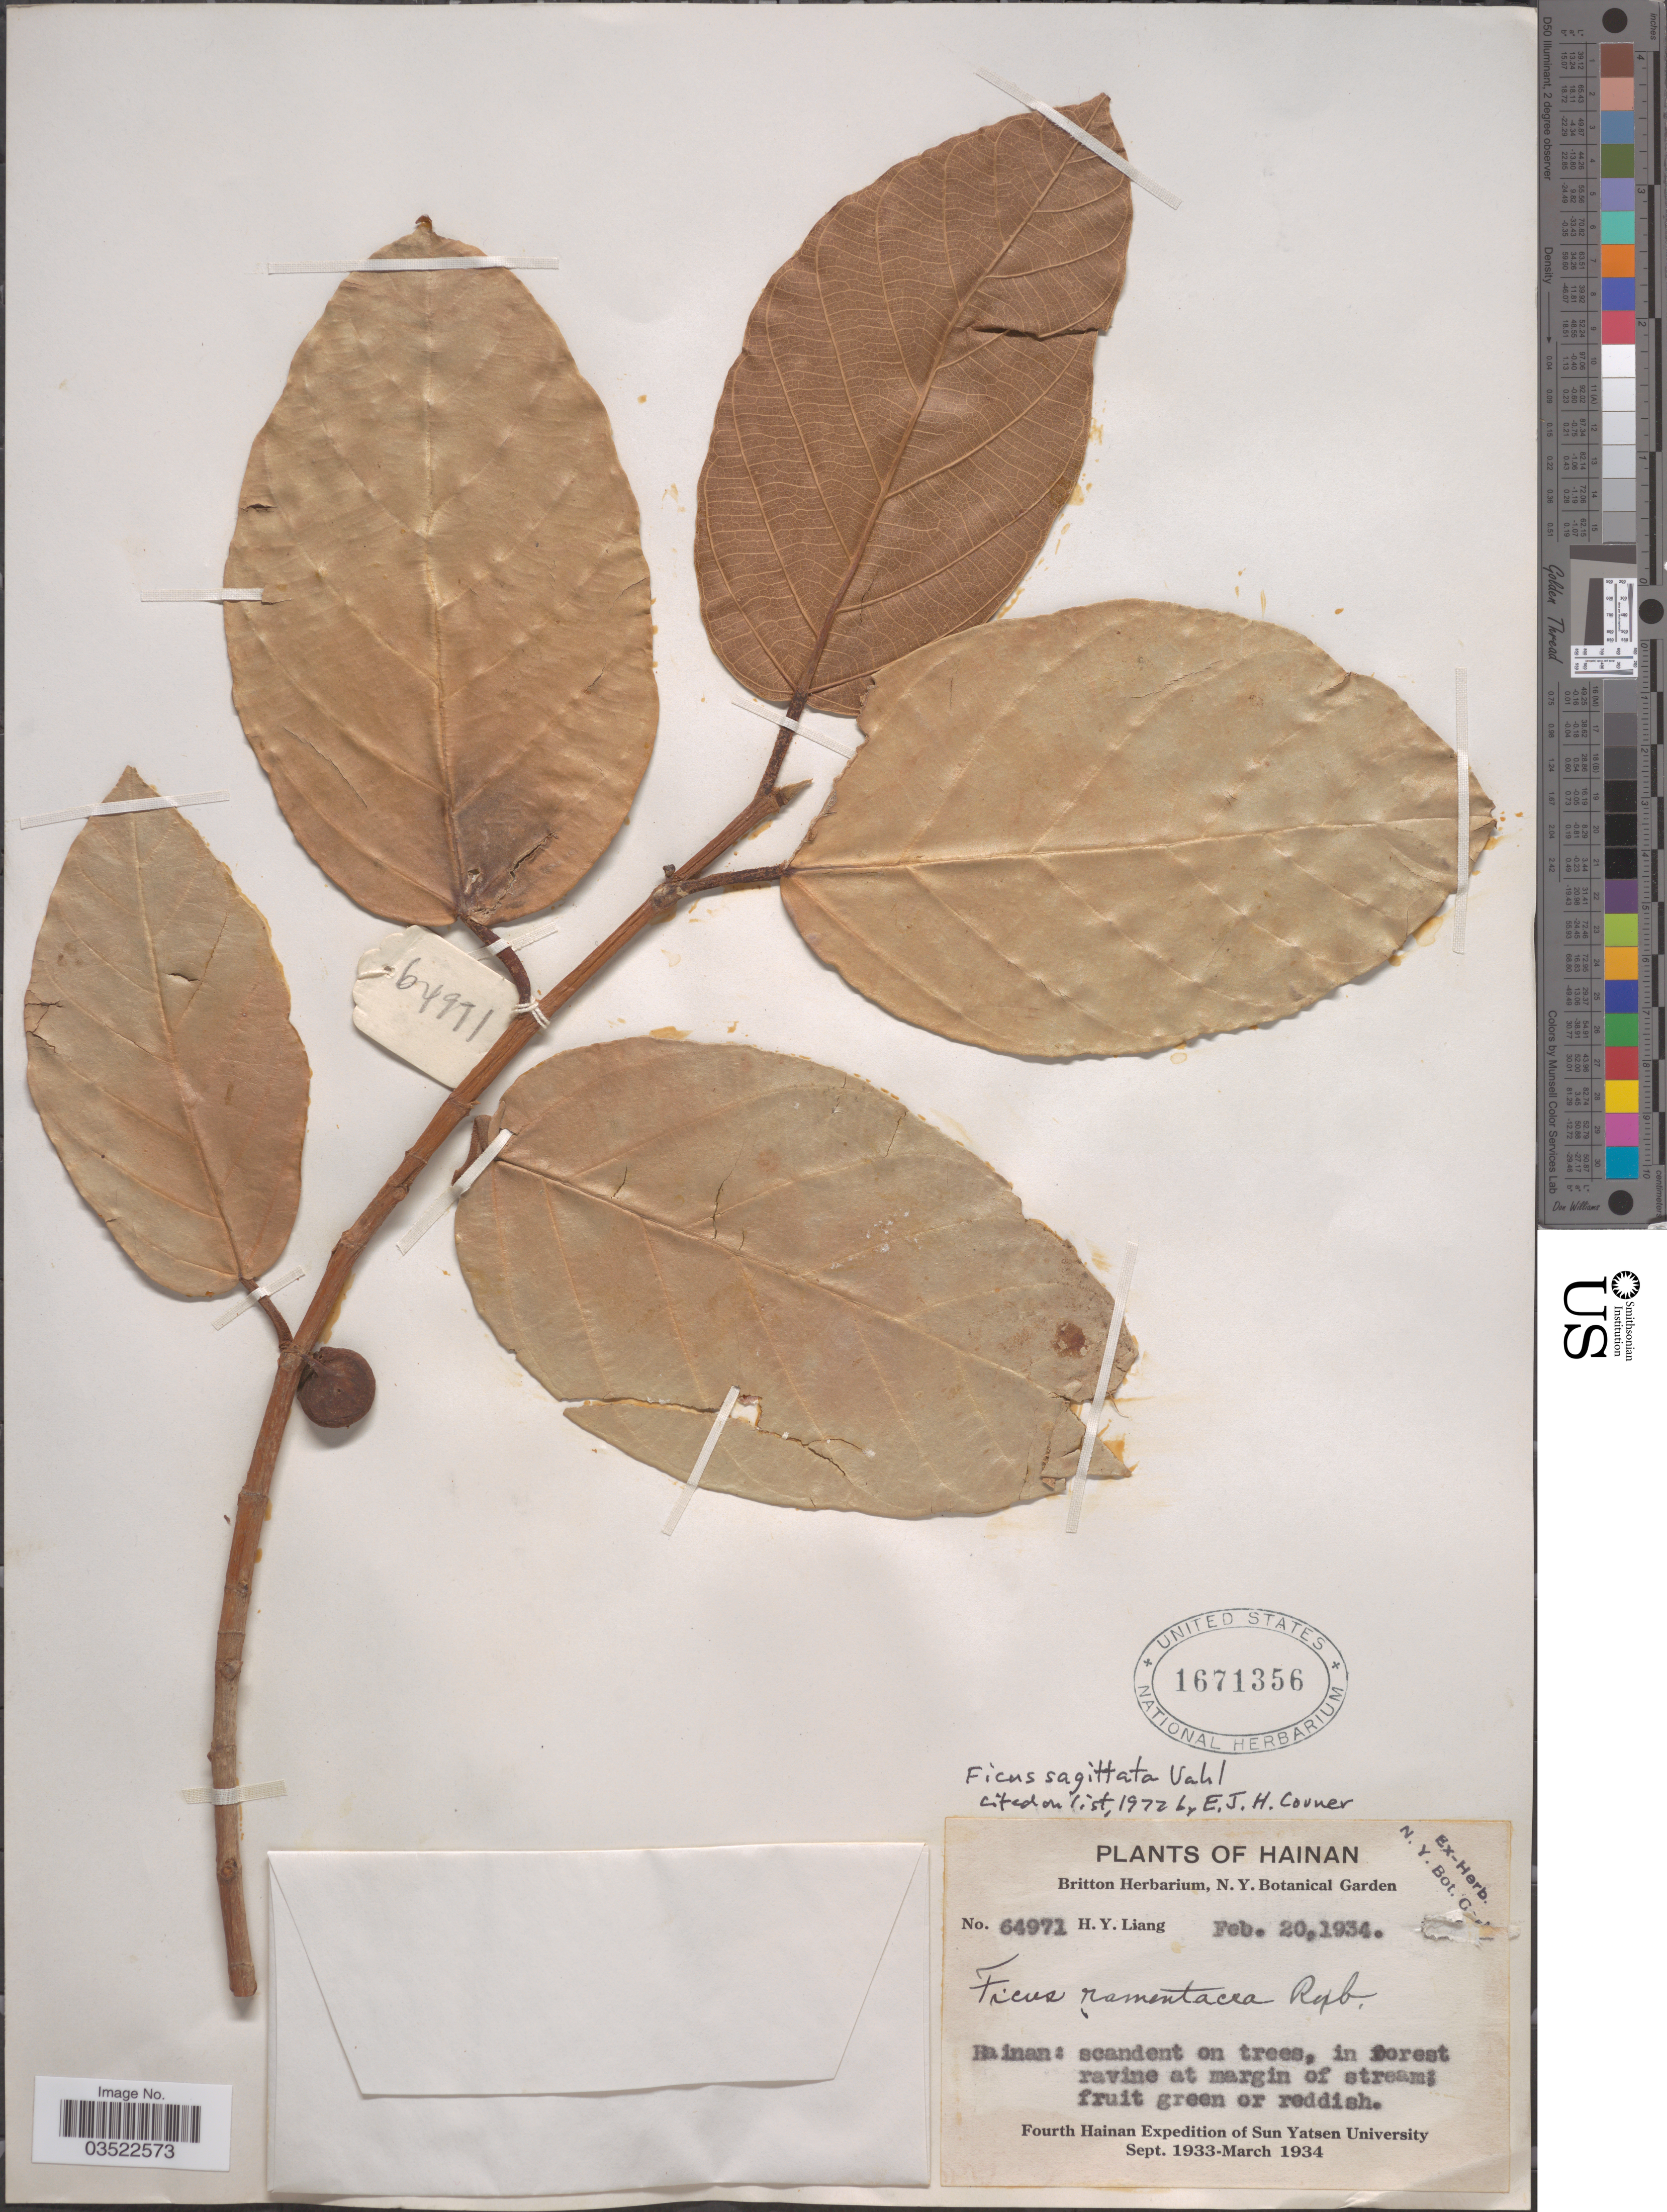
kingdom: Plantae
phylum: Tracheophyta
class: Magnoliopsida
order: Rosales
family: Moraceae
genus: Ficus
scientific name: Ficus sagittata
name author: Vahl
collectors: H. Y. Liang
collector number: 64971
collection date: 1934-02-20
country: China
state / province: Hainan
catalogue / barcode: US 1671356